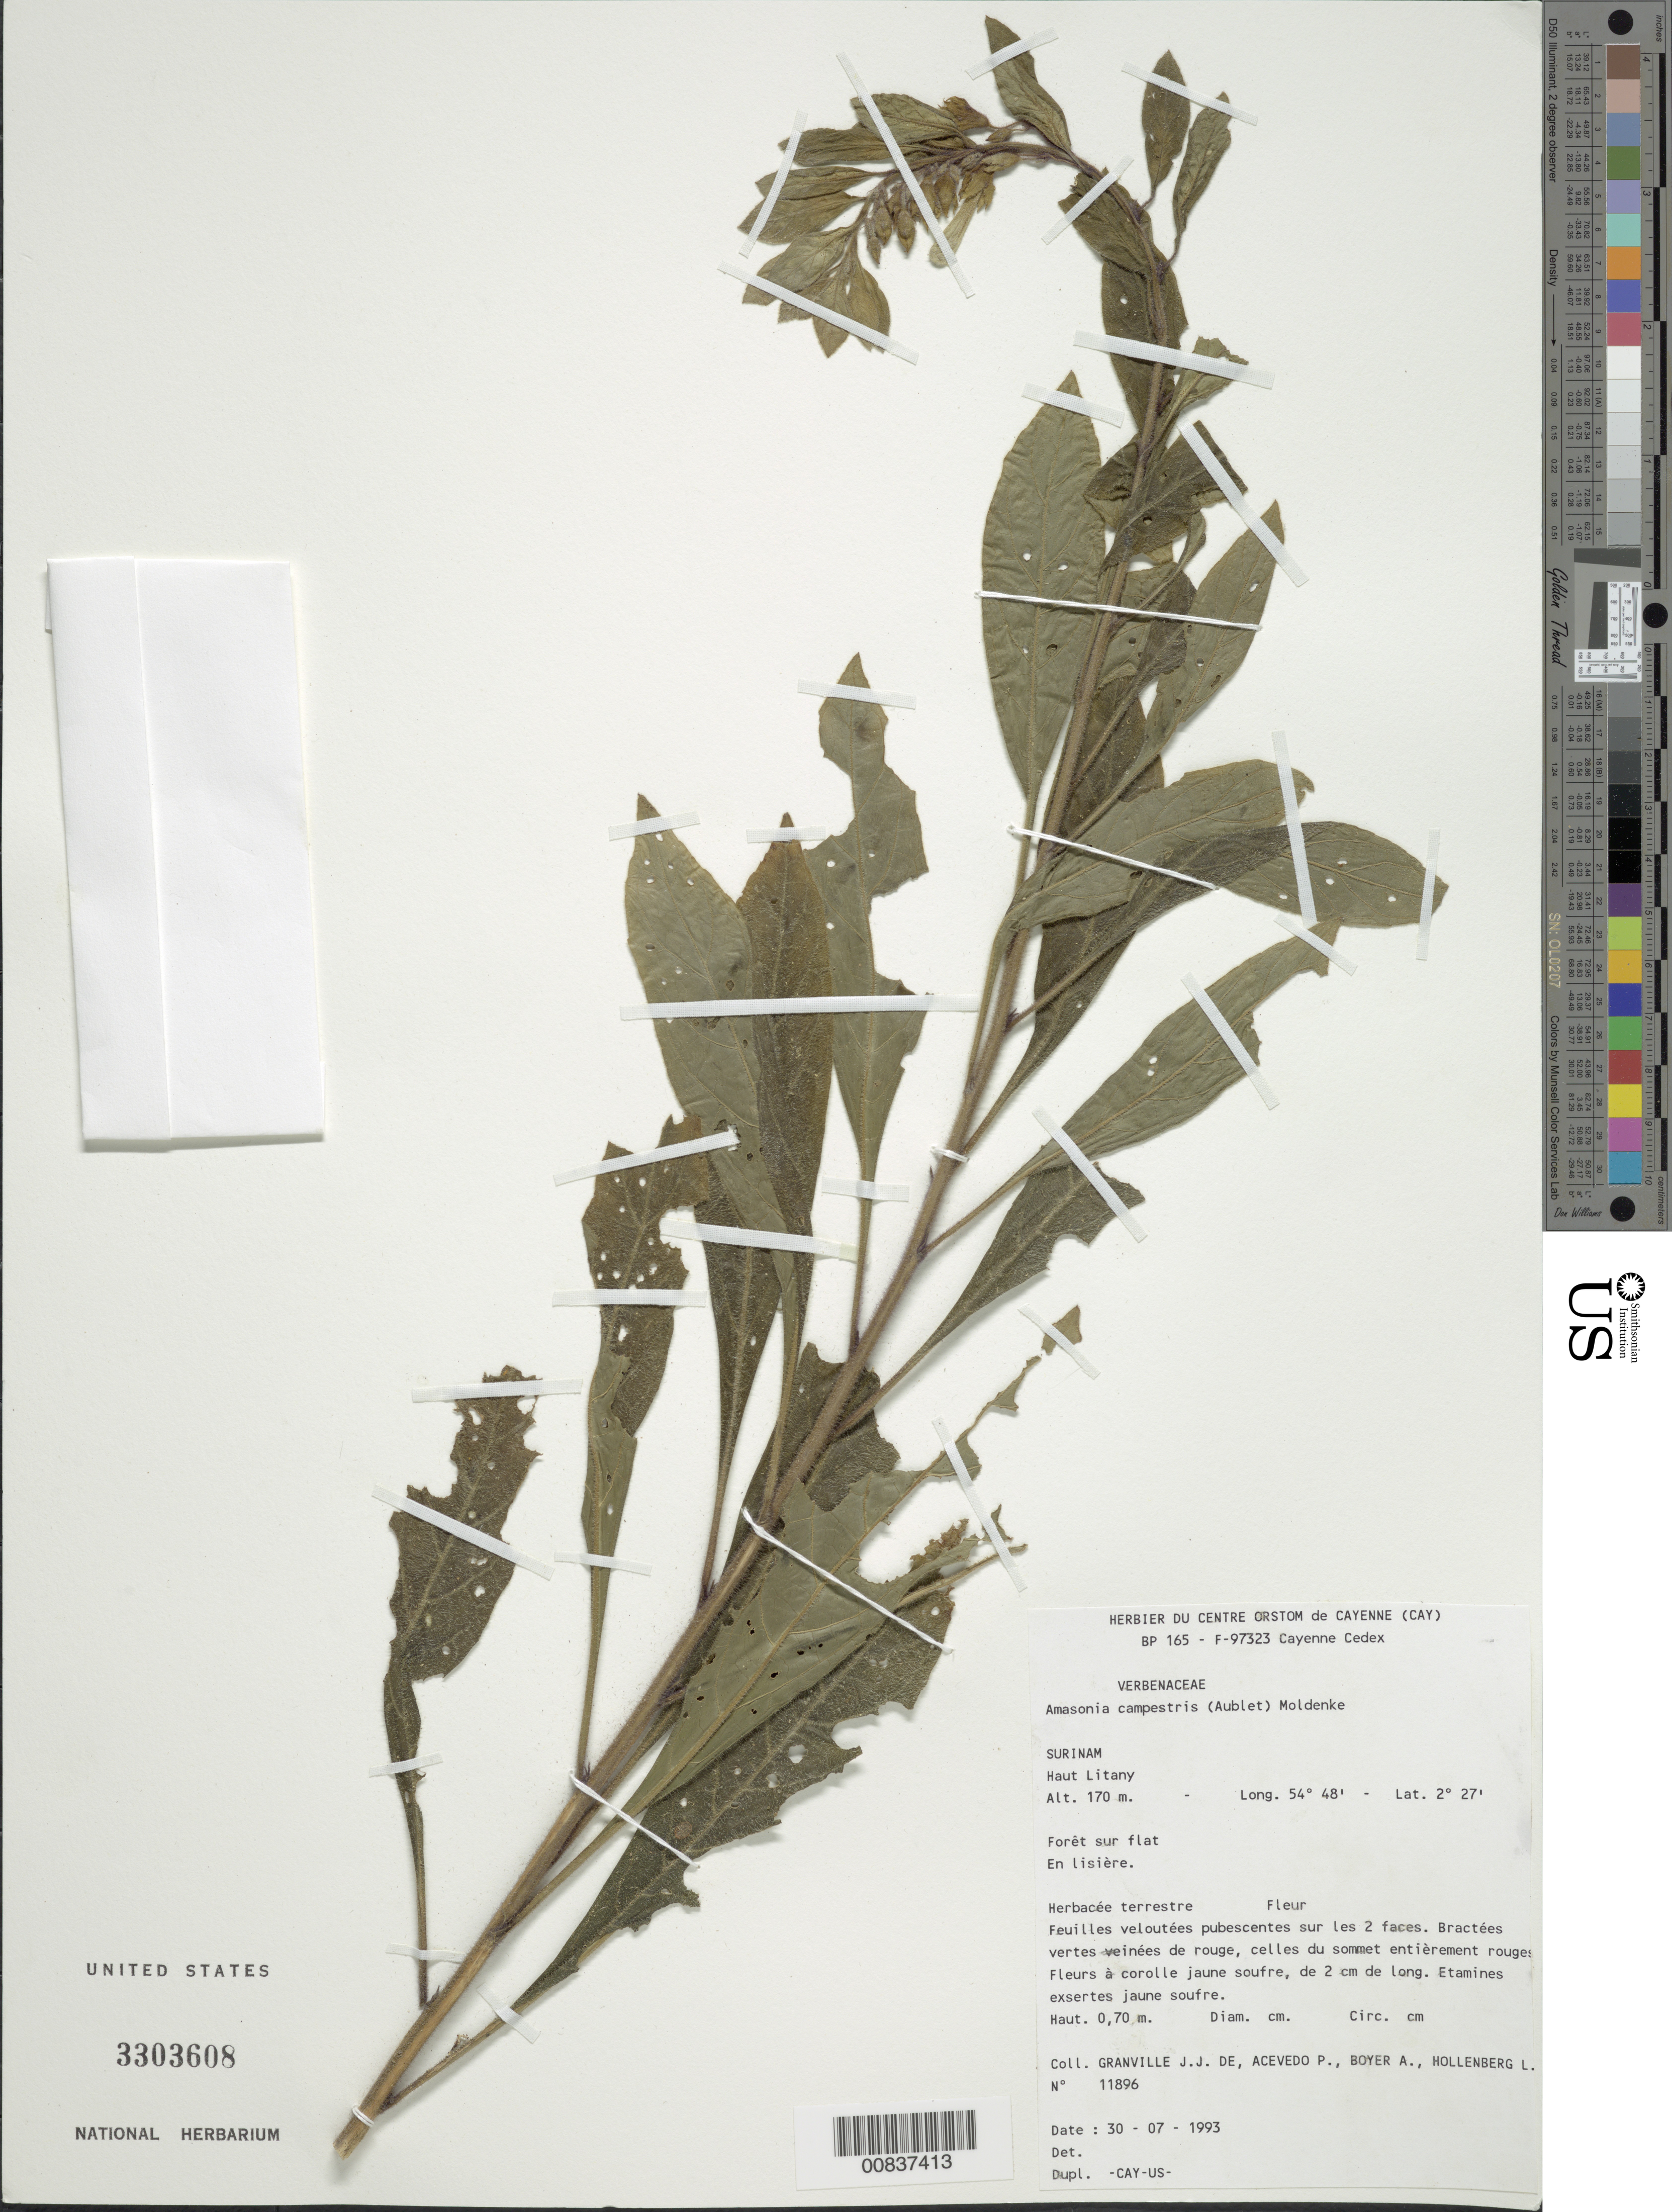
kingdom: Plantae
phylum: Tracheophyta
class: Magnoliopsida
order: Lamiales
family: Lamiaceae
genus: Amasonia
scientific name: Amasonia campestris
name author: (Aubl.) Moldenke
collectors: J.-J. de Granville, P. Acevedo-Rodr., A. Boyer & L. Hollenberg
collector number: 11896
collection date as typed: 30-Jul-93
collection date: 1993-07-30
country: Suriname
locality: Haut Litany, Bassin du Litany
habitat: Forêt sur flat, en lisière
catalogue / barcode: US 3303608